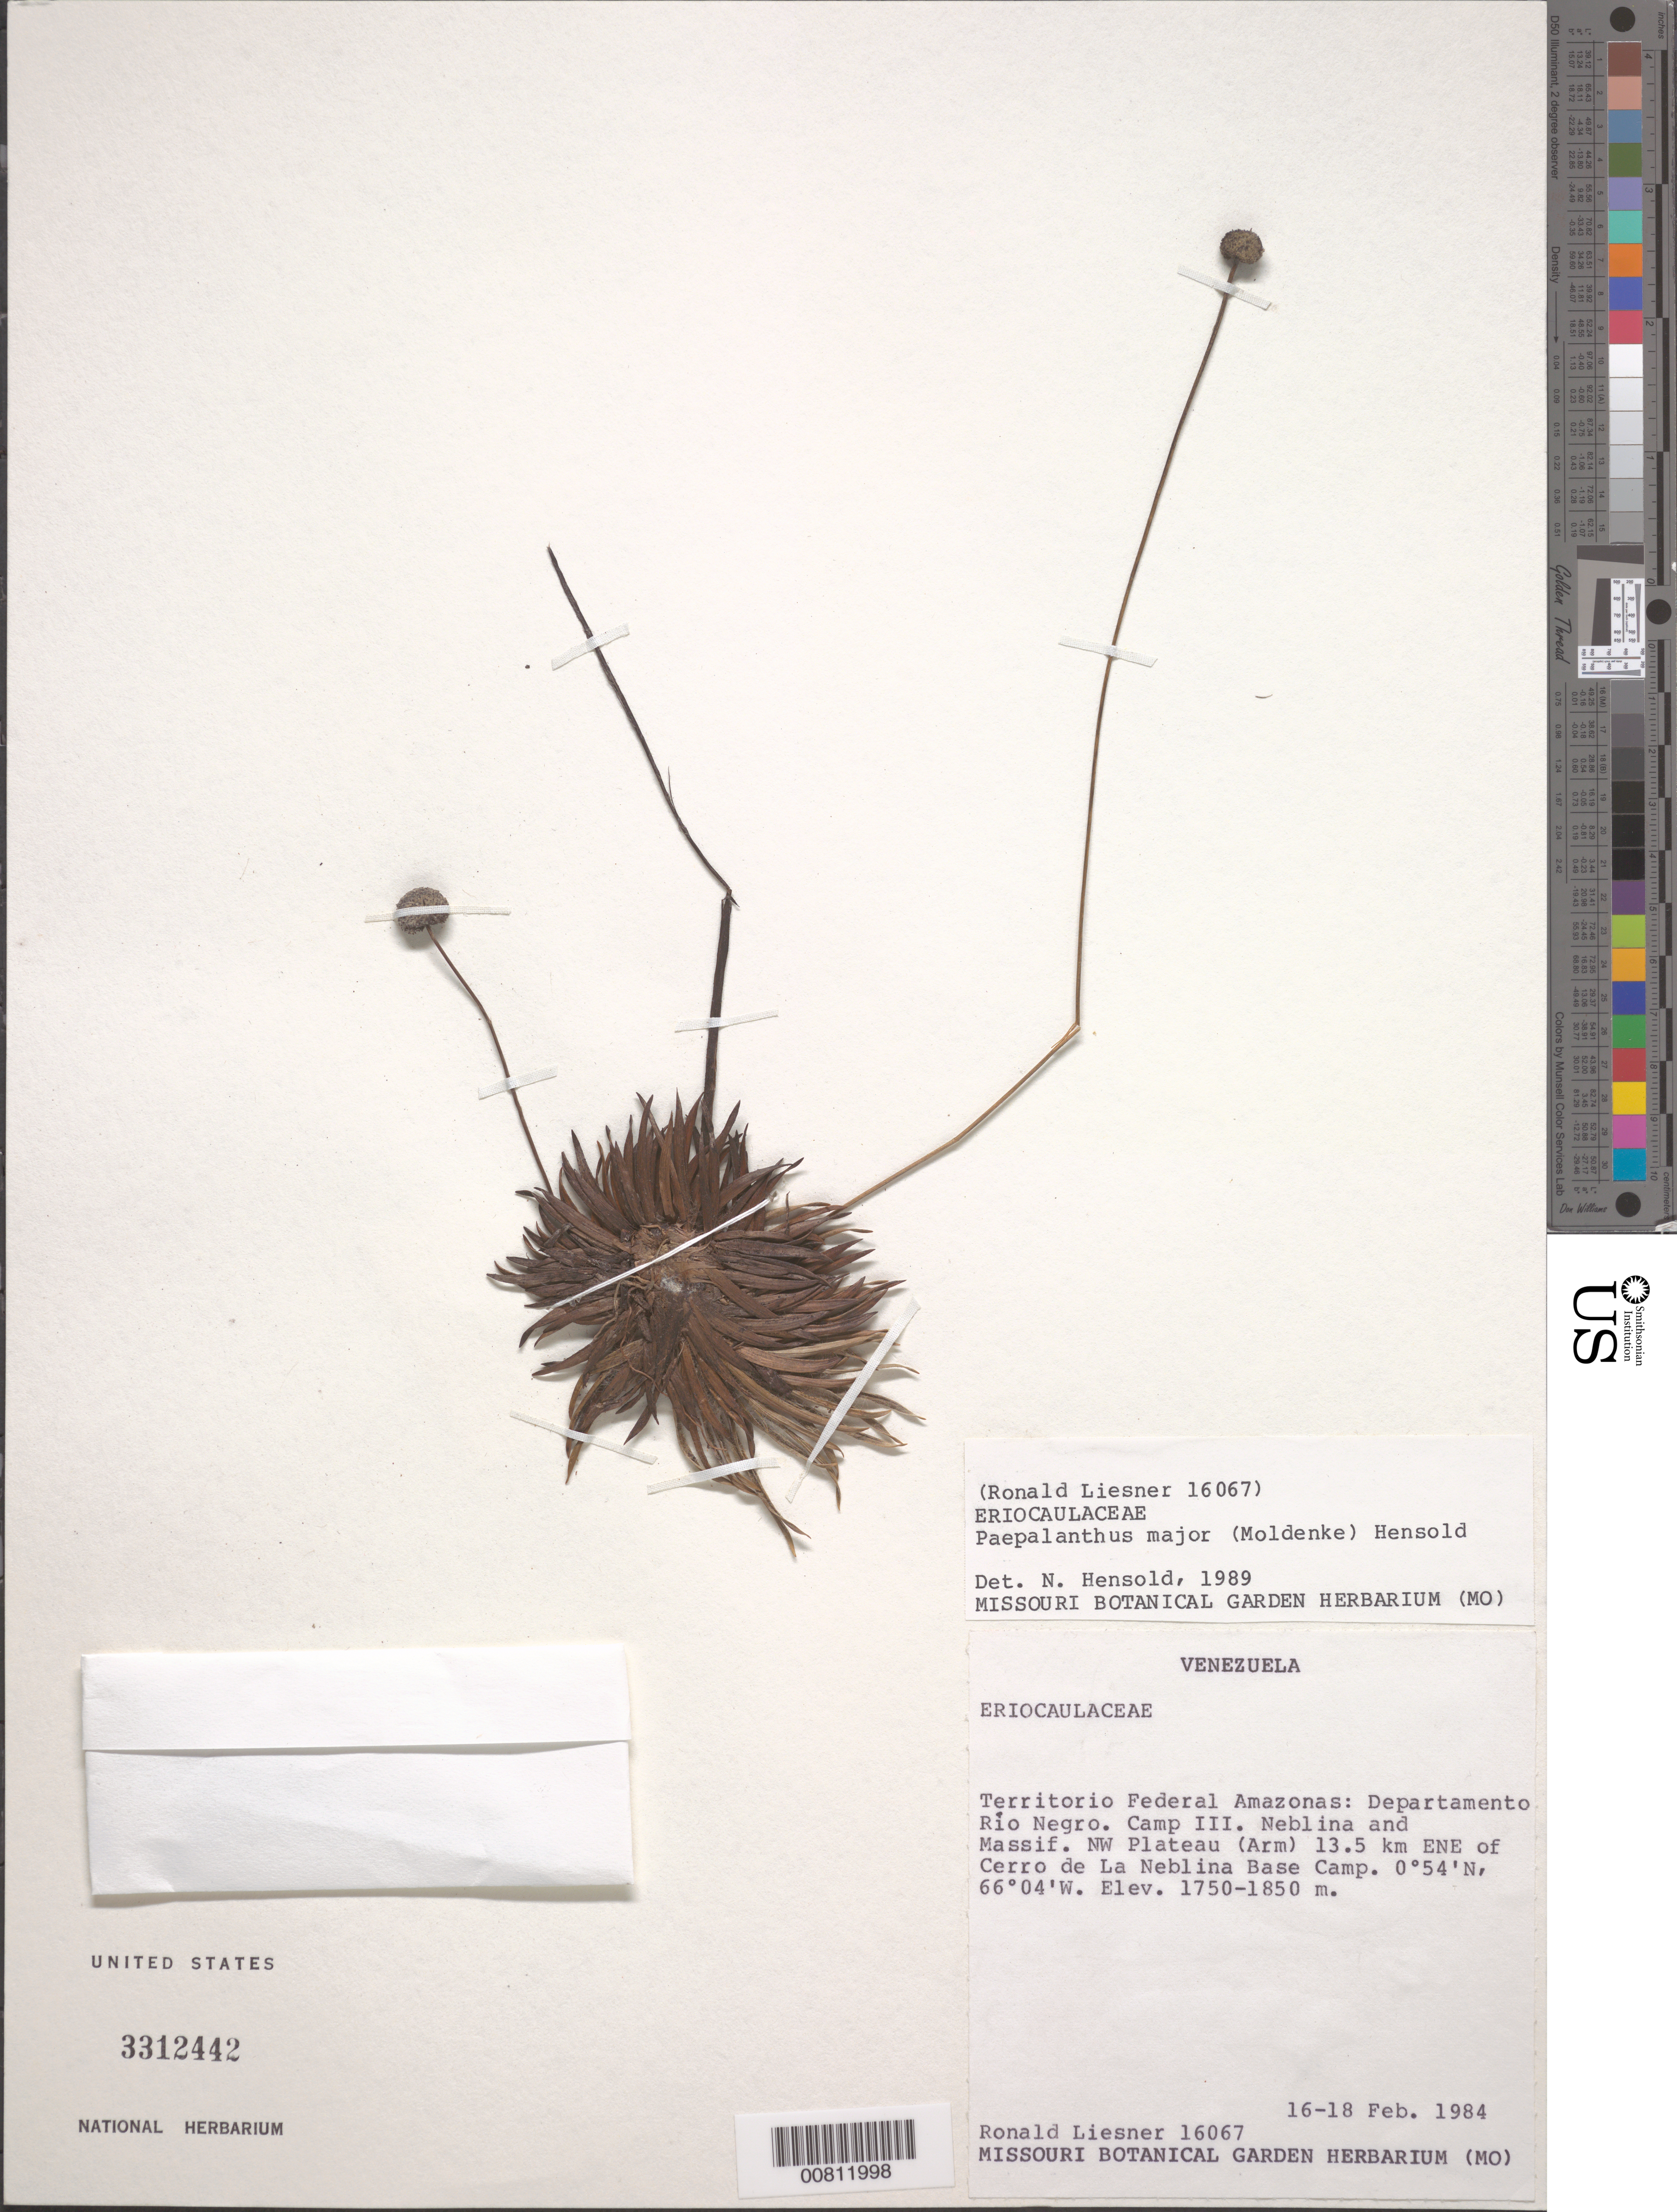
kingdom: Plantae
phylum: Tracheophyta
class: Liliopsida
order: Poales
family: Eriocaulaceae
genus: Paepalanthus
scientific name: Paepalanthus major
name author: (Moldenke) Hensold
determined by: Hensold, N.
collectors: R. L. Liesner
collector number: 16067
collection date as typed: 16-Feb-84 to 18-Feb-84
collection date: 1984-02-16/1984-02-18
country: Venezuela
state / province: Amazonas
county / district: Río Negro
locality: Cerro de La Neblina Base Camp, Camp III, Neblina & Massif, NW Plateau, 13.5 km ENE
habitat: Plateau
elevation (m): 1750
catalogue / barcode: US 3312442